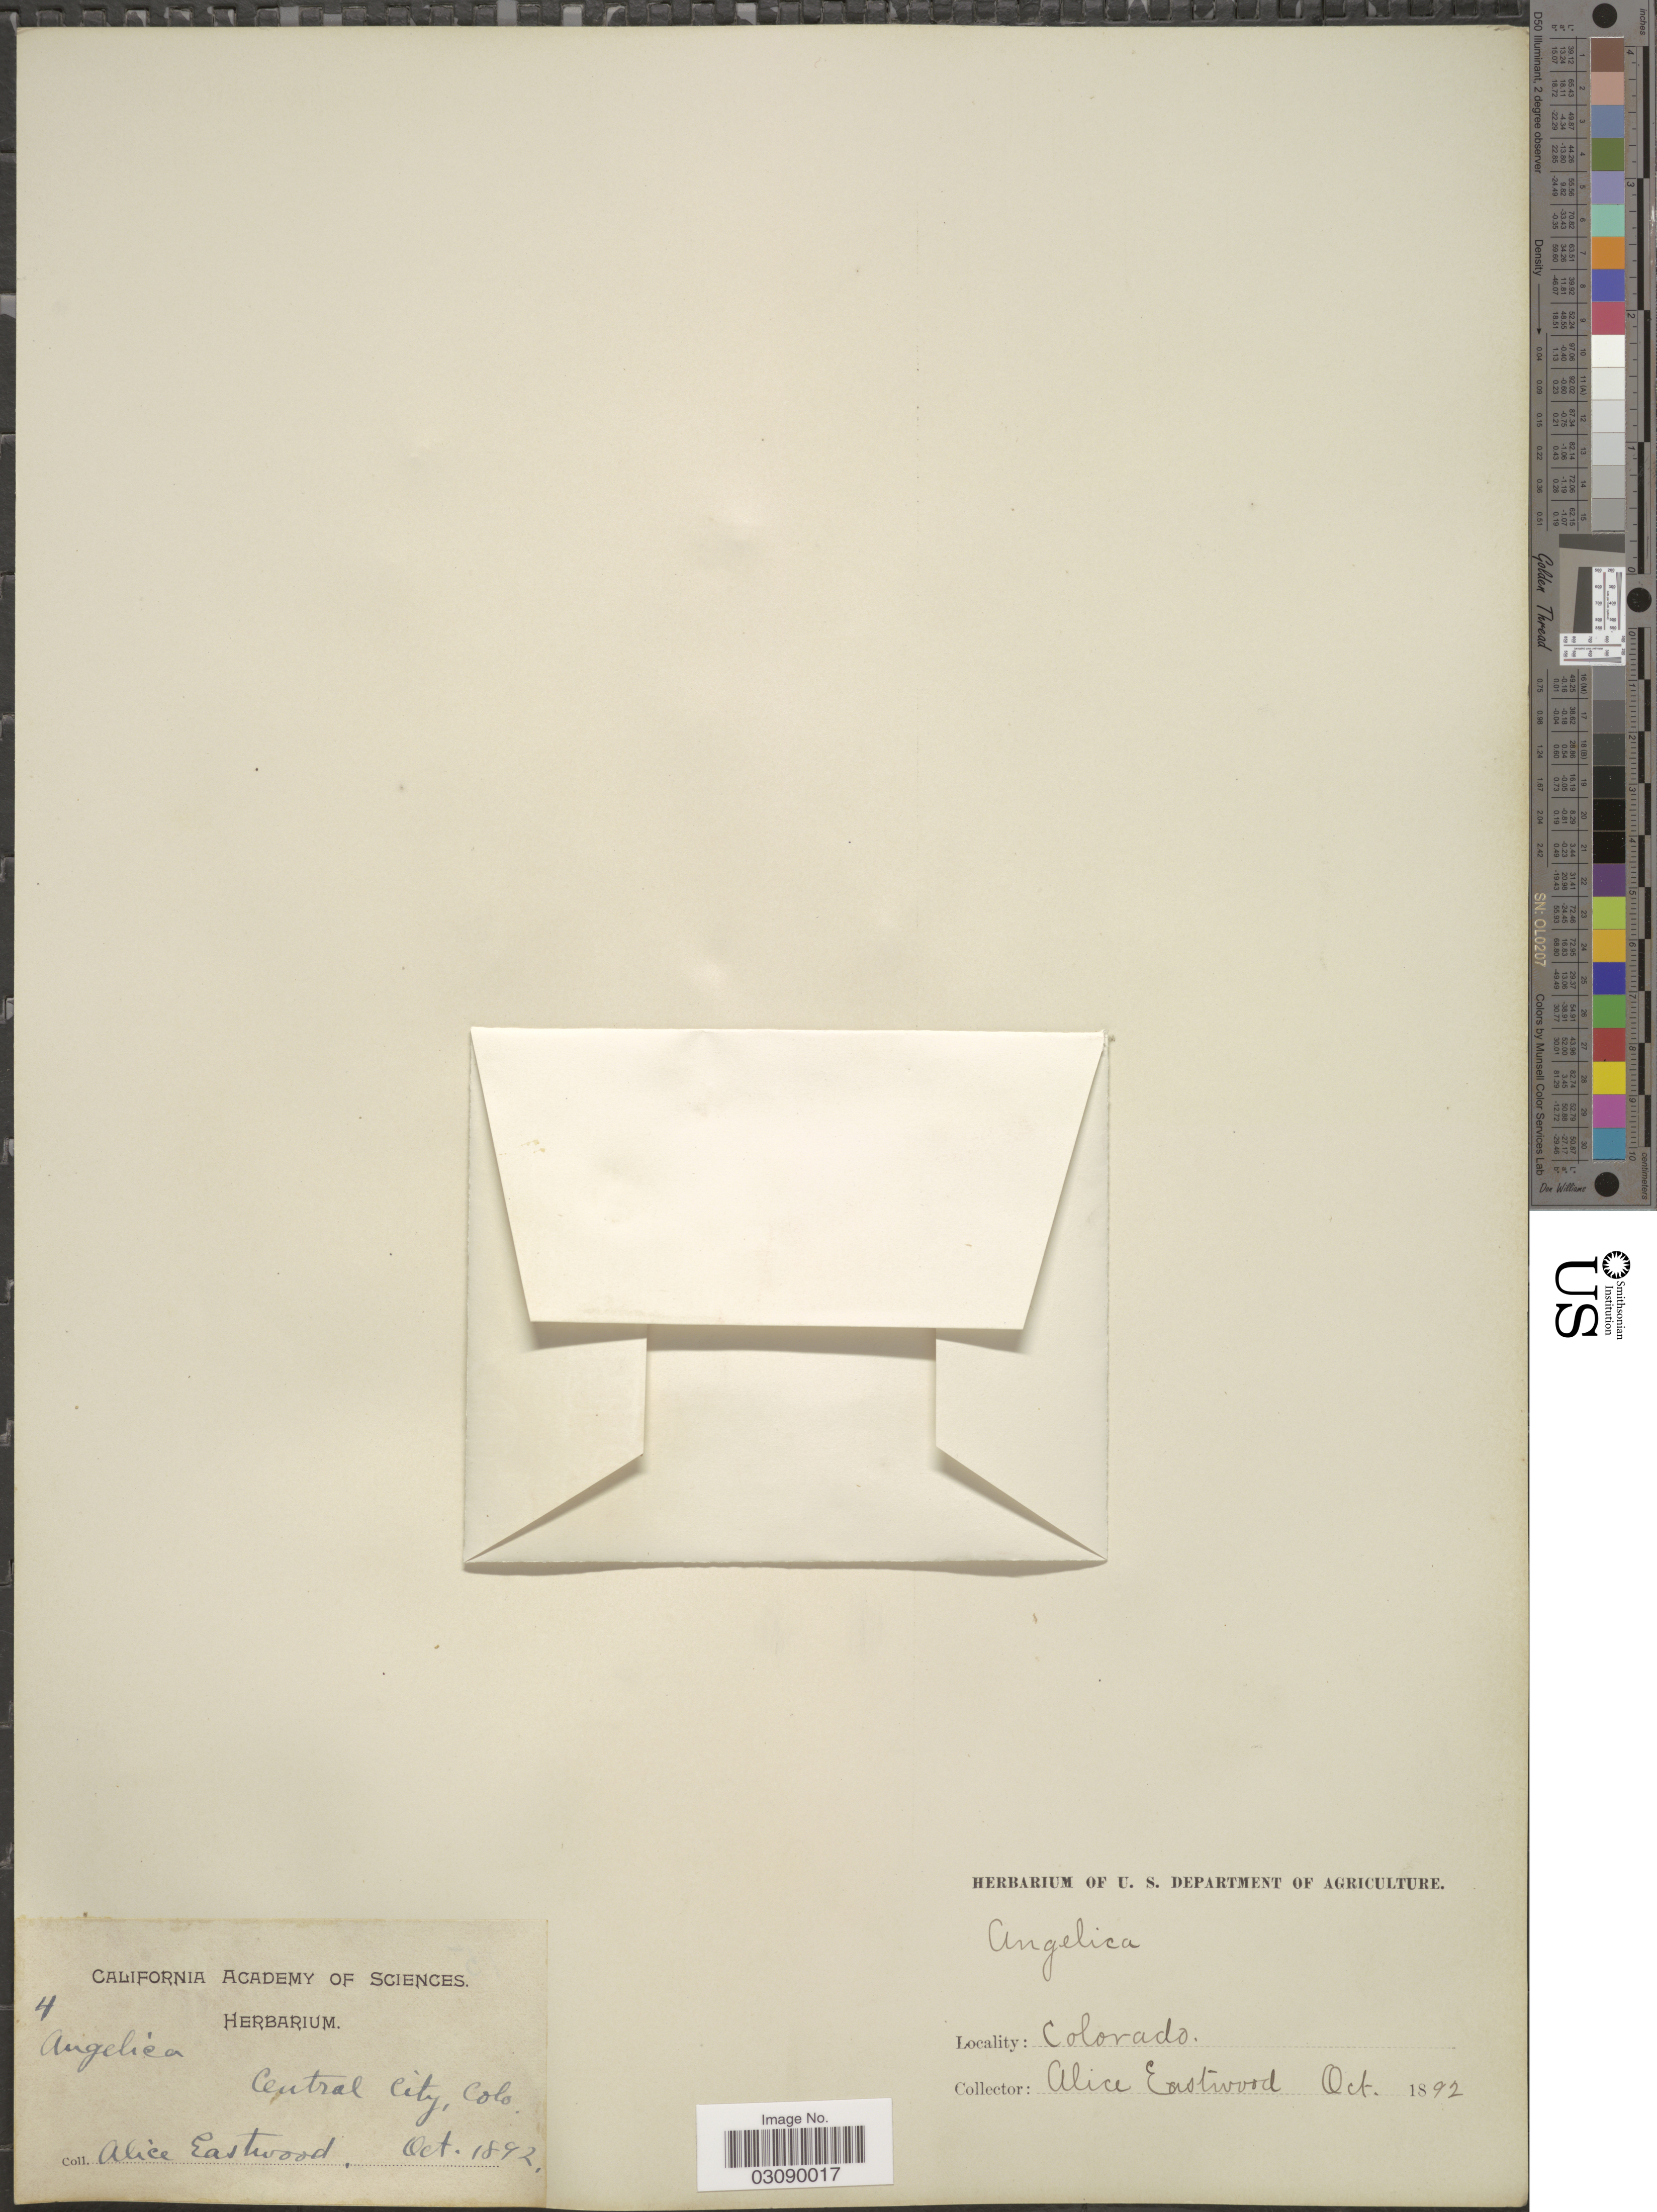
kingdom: Plantae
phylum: Tracheophyta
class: Magnoliopsida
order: Apiales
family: Apiaceae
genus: Angelica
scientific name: Angelica ampla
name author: A. Nelson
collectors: A. Eastwood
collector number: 4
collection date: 1892-10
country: United States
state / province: Colorado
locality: Central City, Colo.